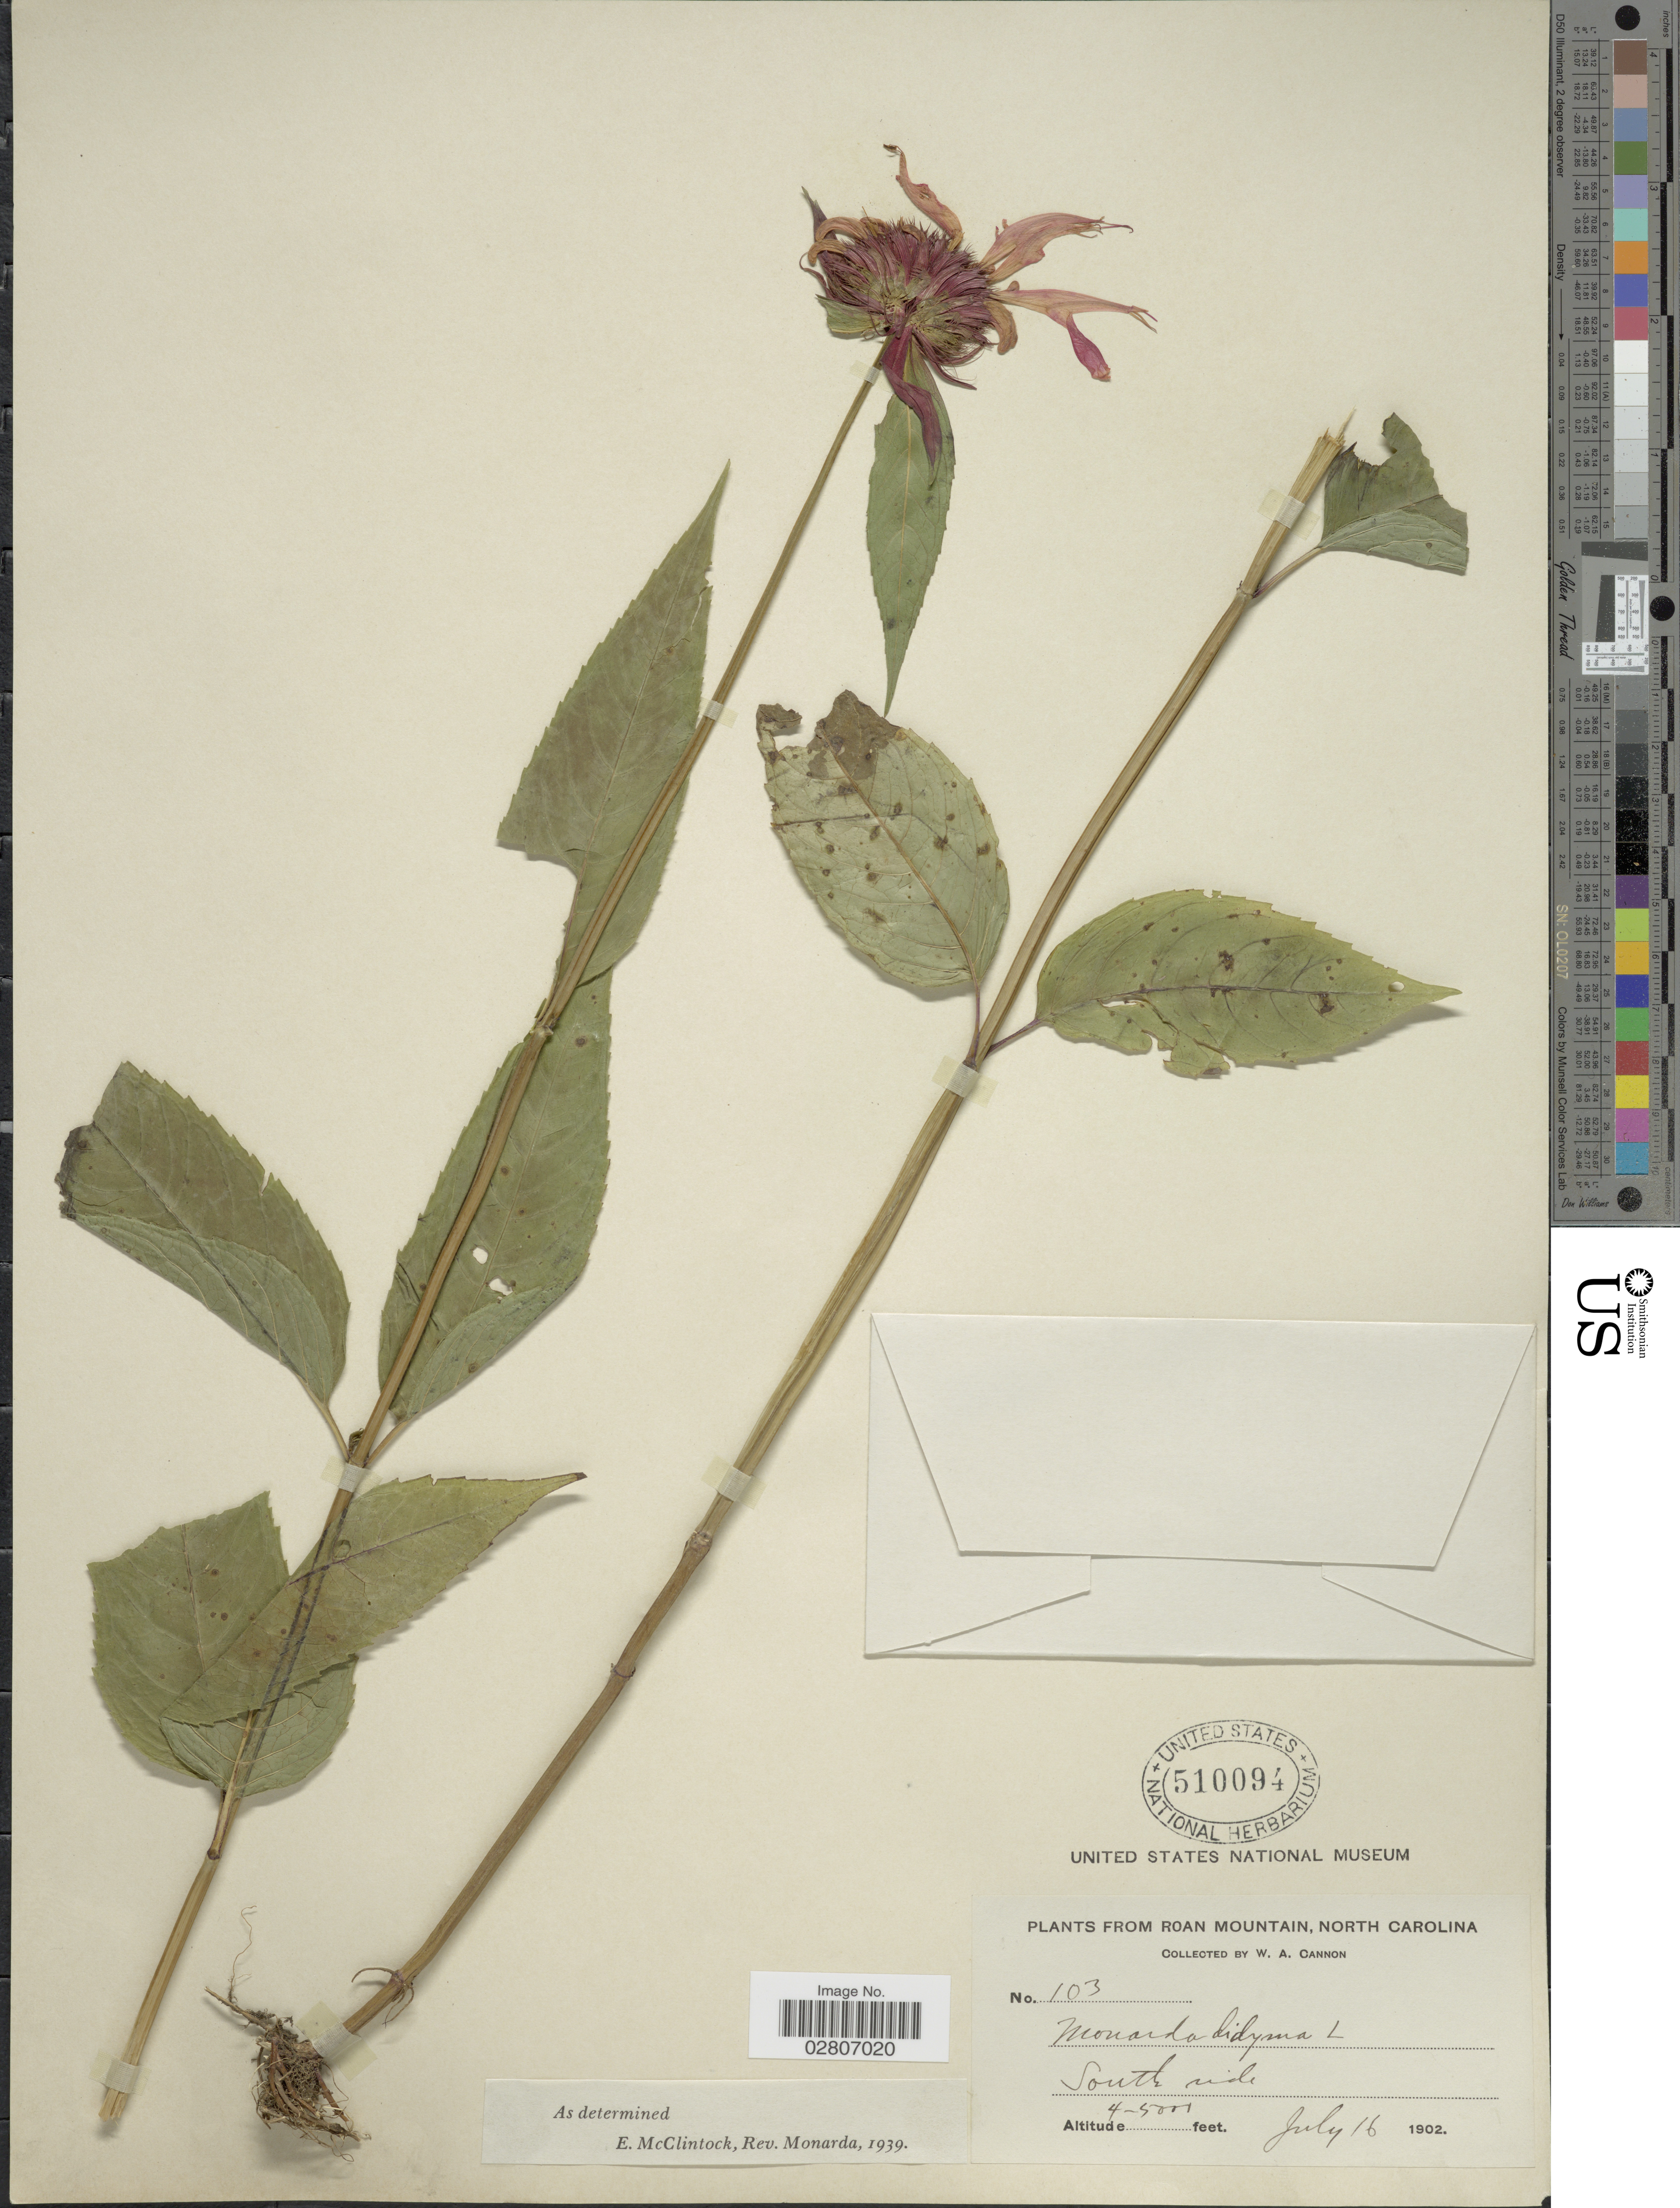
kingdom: Plantae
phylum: Tracheophyta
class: Magnoliopsida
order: Lamiales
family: Lamiaceae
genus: Monarda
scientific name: Monarda didyma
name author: L.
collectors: W. Cannon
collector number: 103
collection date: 1902-07-16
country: United States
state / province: North Carolina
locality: Roan Mountain. South ride.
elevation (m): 1219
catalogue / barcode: US 510094